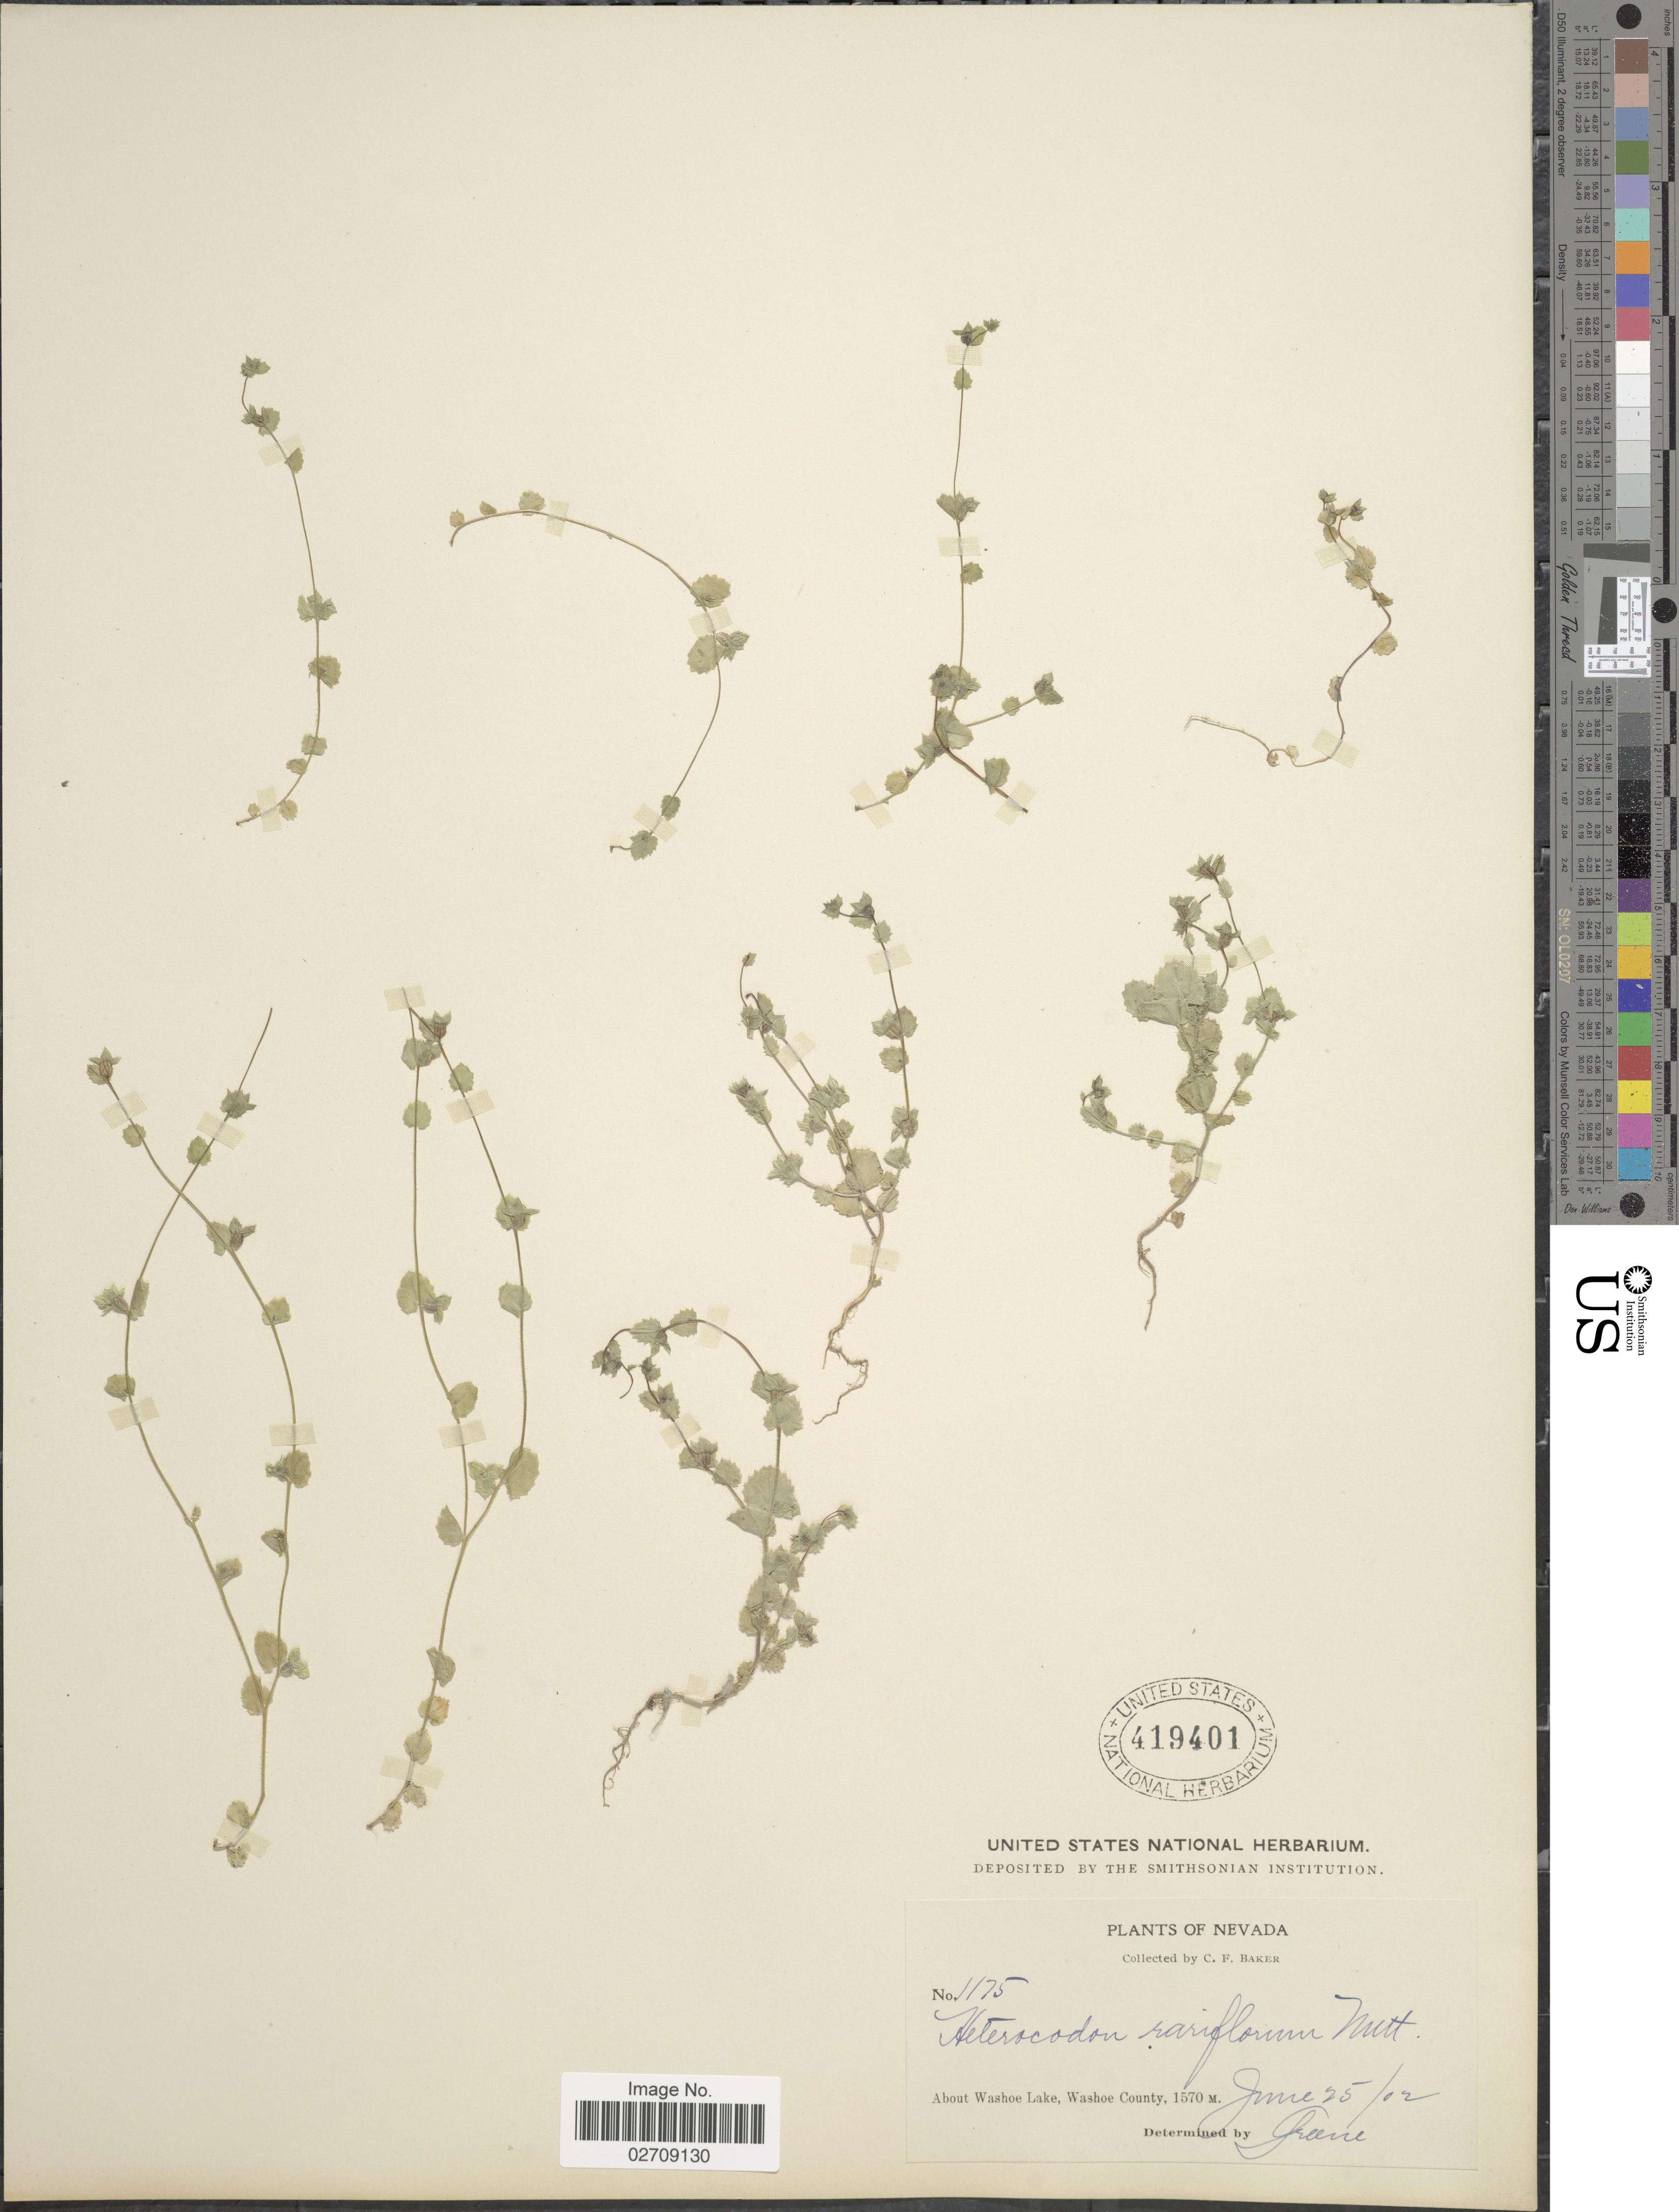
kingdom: Plantae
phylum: Tracheophyta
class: Magnoliopsida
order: Asterales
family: Campanulaceae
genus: Heterocodon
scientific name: Heterocodon rariflorum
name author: Nutt.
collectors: C. F. Baker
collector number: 1175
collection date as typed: Transcribed d/m/y: 25/6/2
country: United States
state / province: Nevada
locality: About Washoe Lake, Washoe County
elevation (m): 1570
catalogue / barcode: US 419401